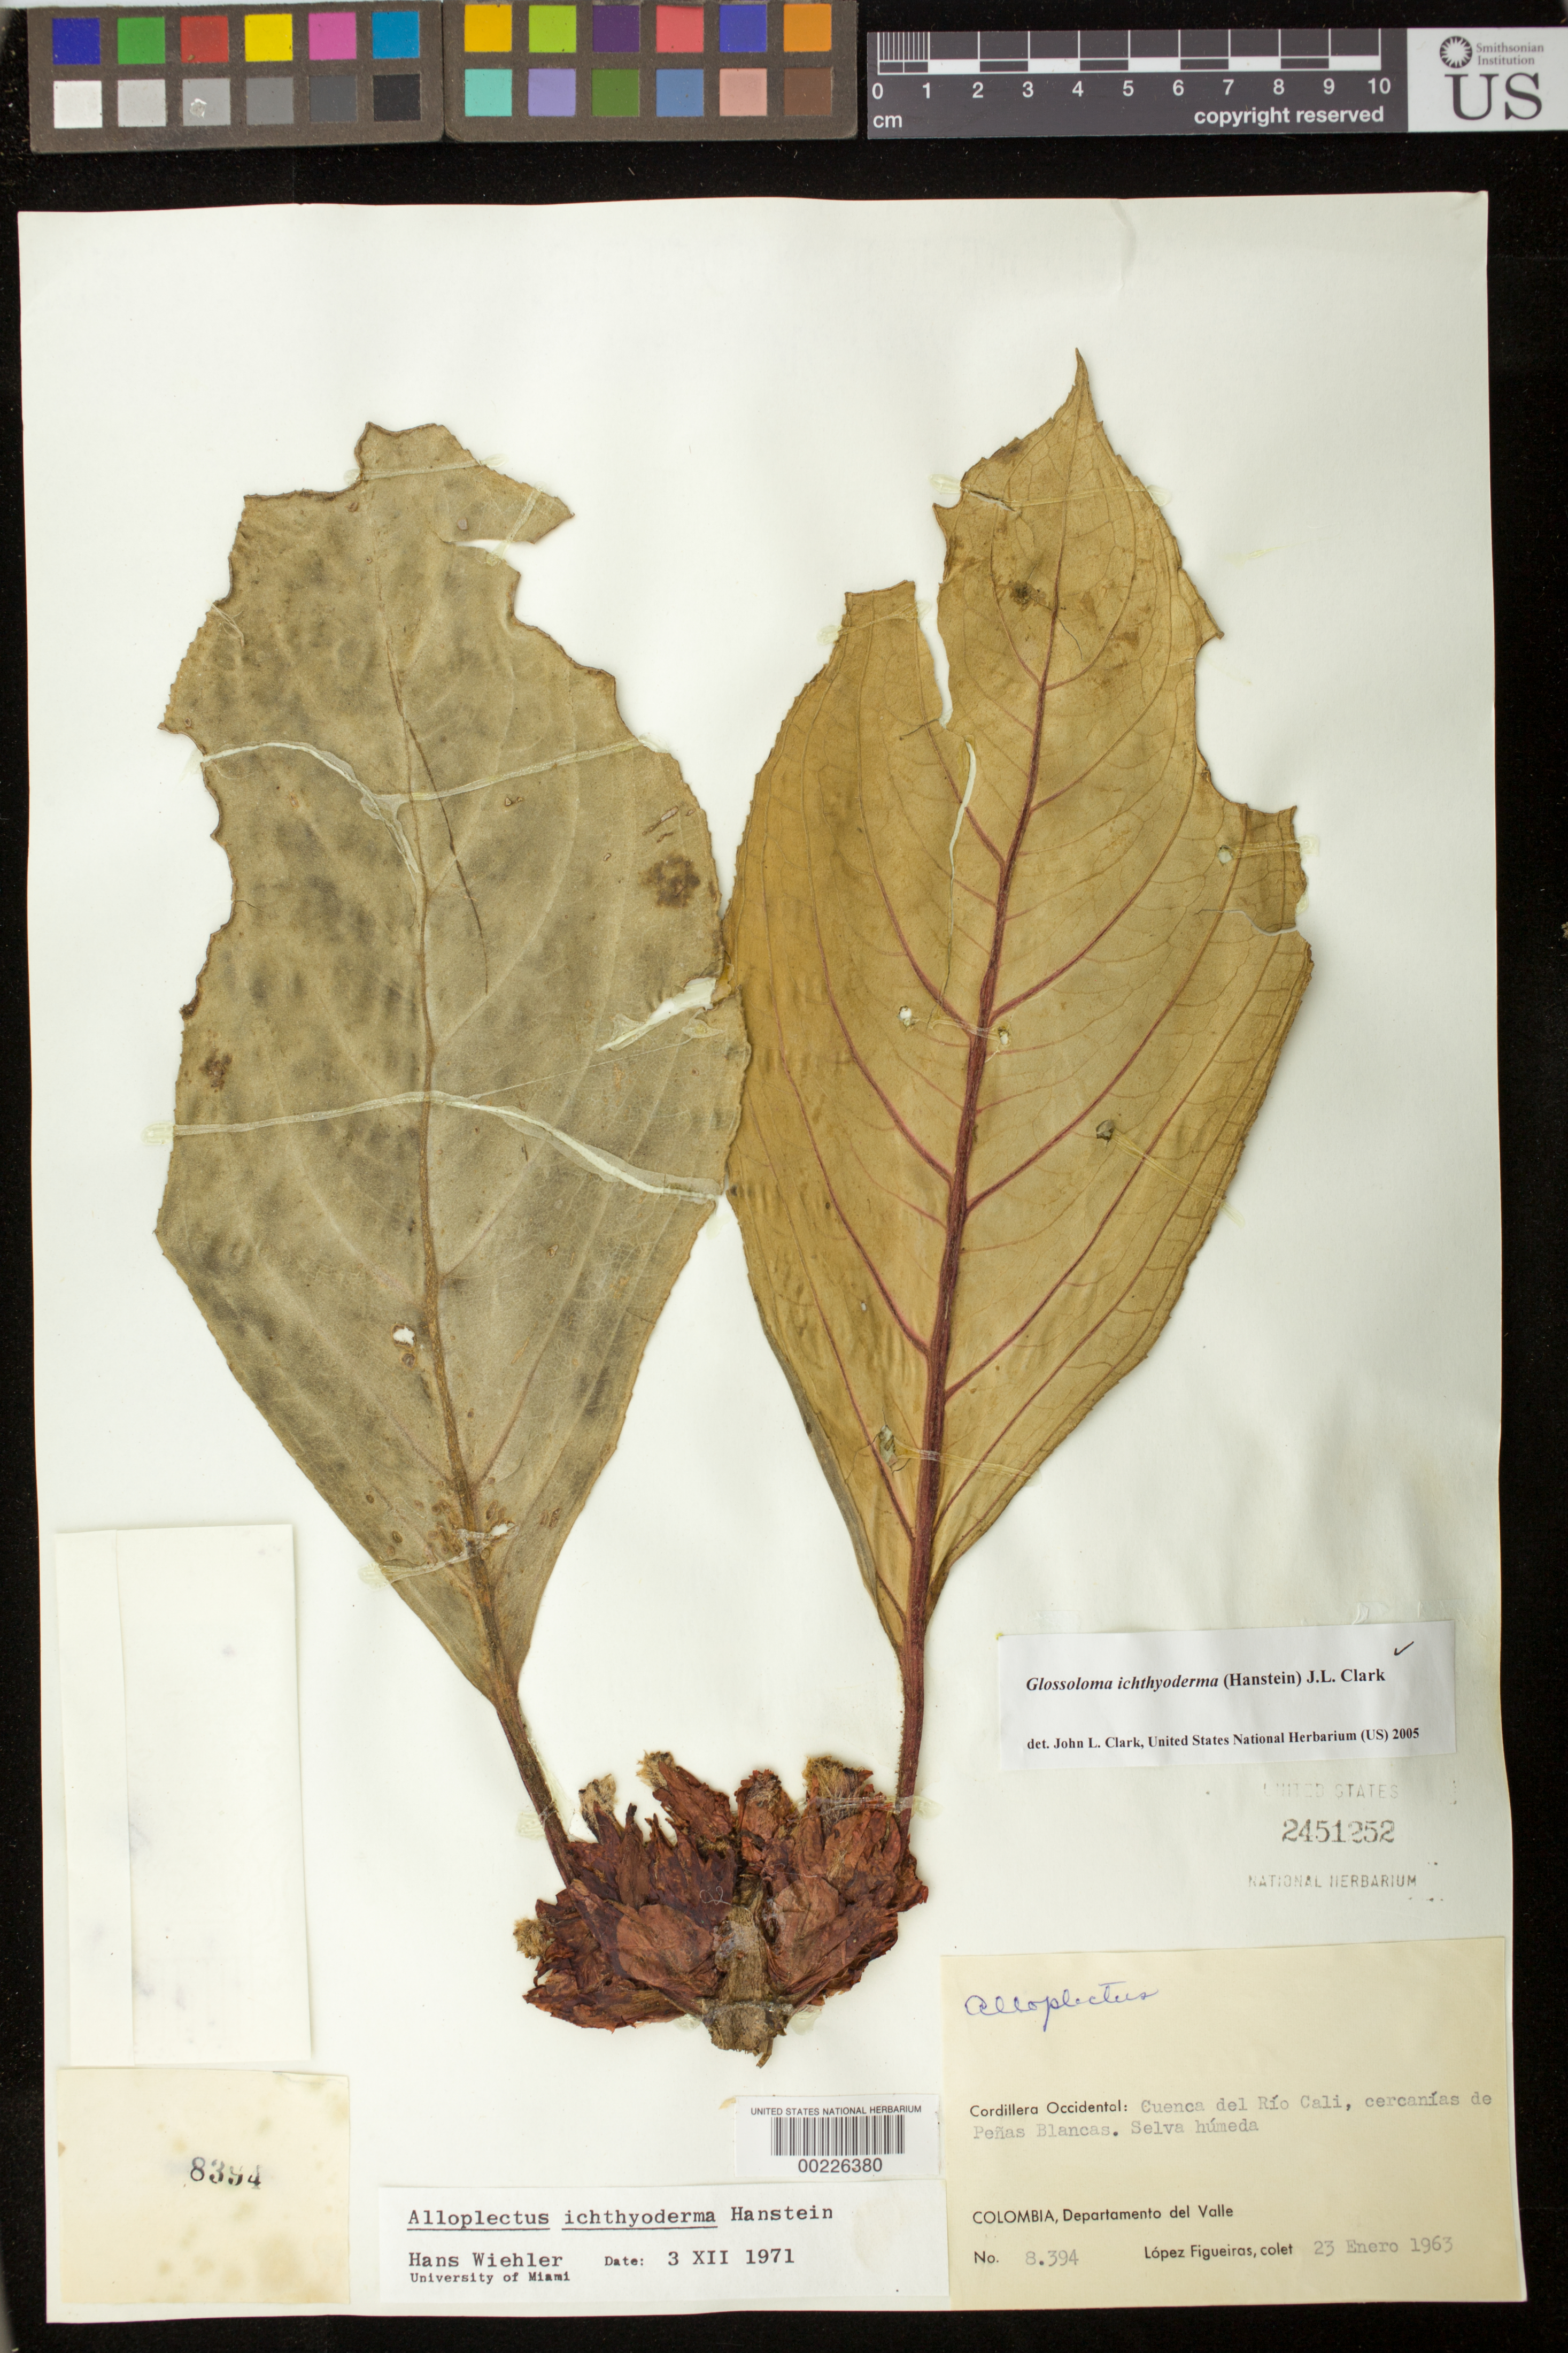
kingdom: Plantae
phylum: Tracheophyta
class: Magnoliopsida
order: Lamiales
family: Gesneriaceae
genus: Glossoloma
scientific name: Glossoloma ichthyoderma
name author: (Hanst.) J.L. Clark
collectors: M. López Figueiras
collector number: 8394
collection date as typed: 23 Jan 1963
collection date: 1963-01-23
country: Colombia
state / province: Valle del Cauca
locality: Cordillera Occidental, basin of Rio Cali, chief city of Penas Blancas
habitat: Humid forest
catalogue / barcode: US 2451252